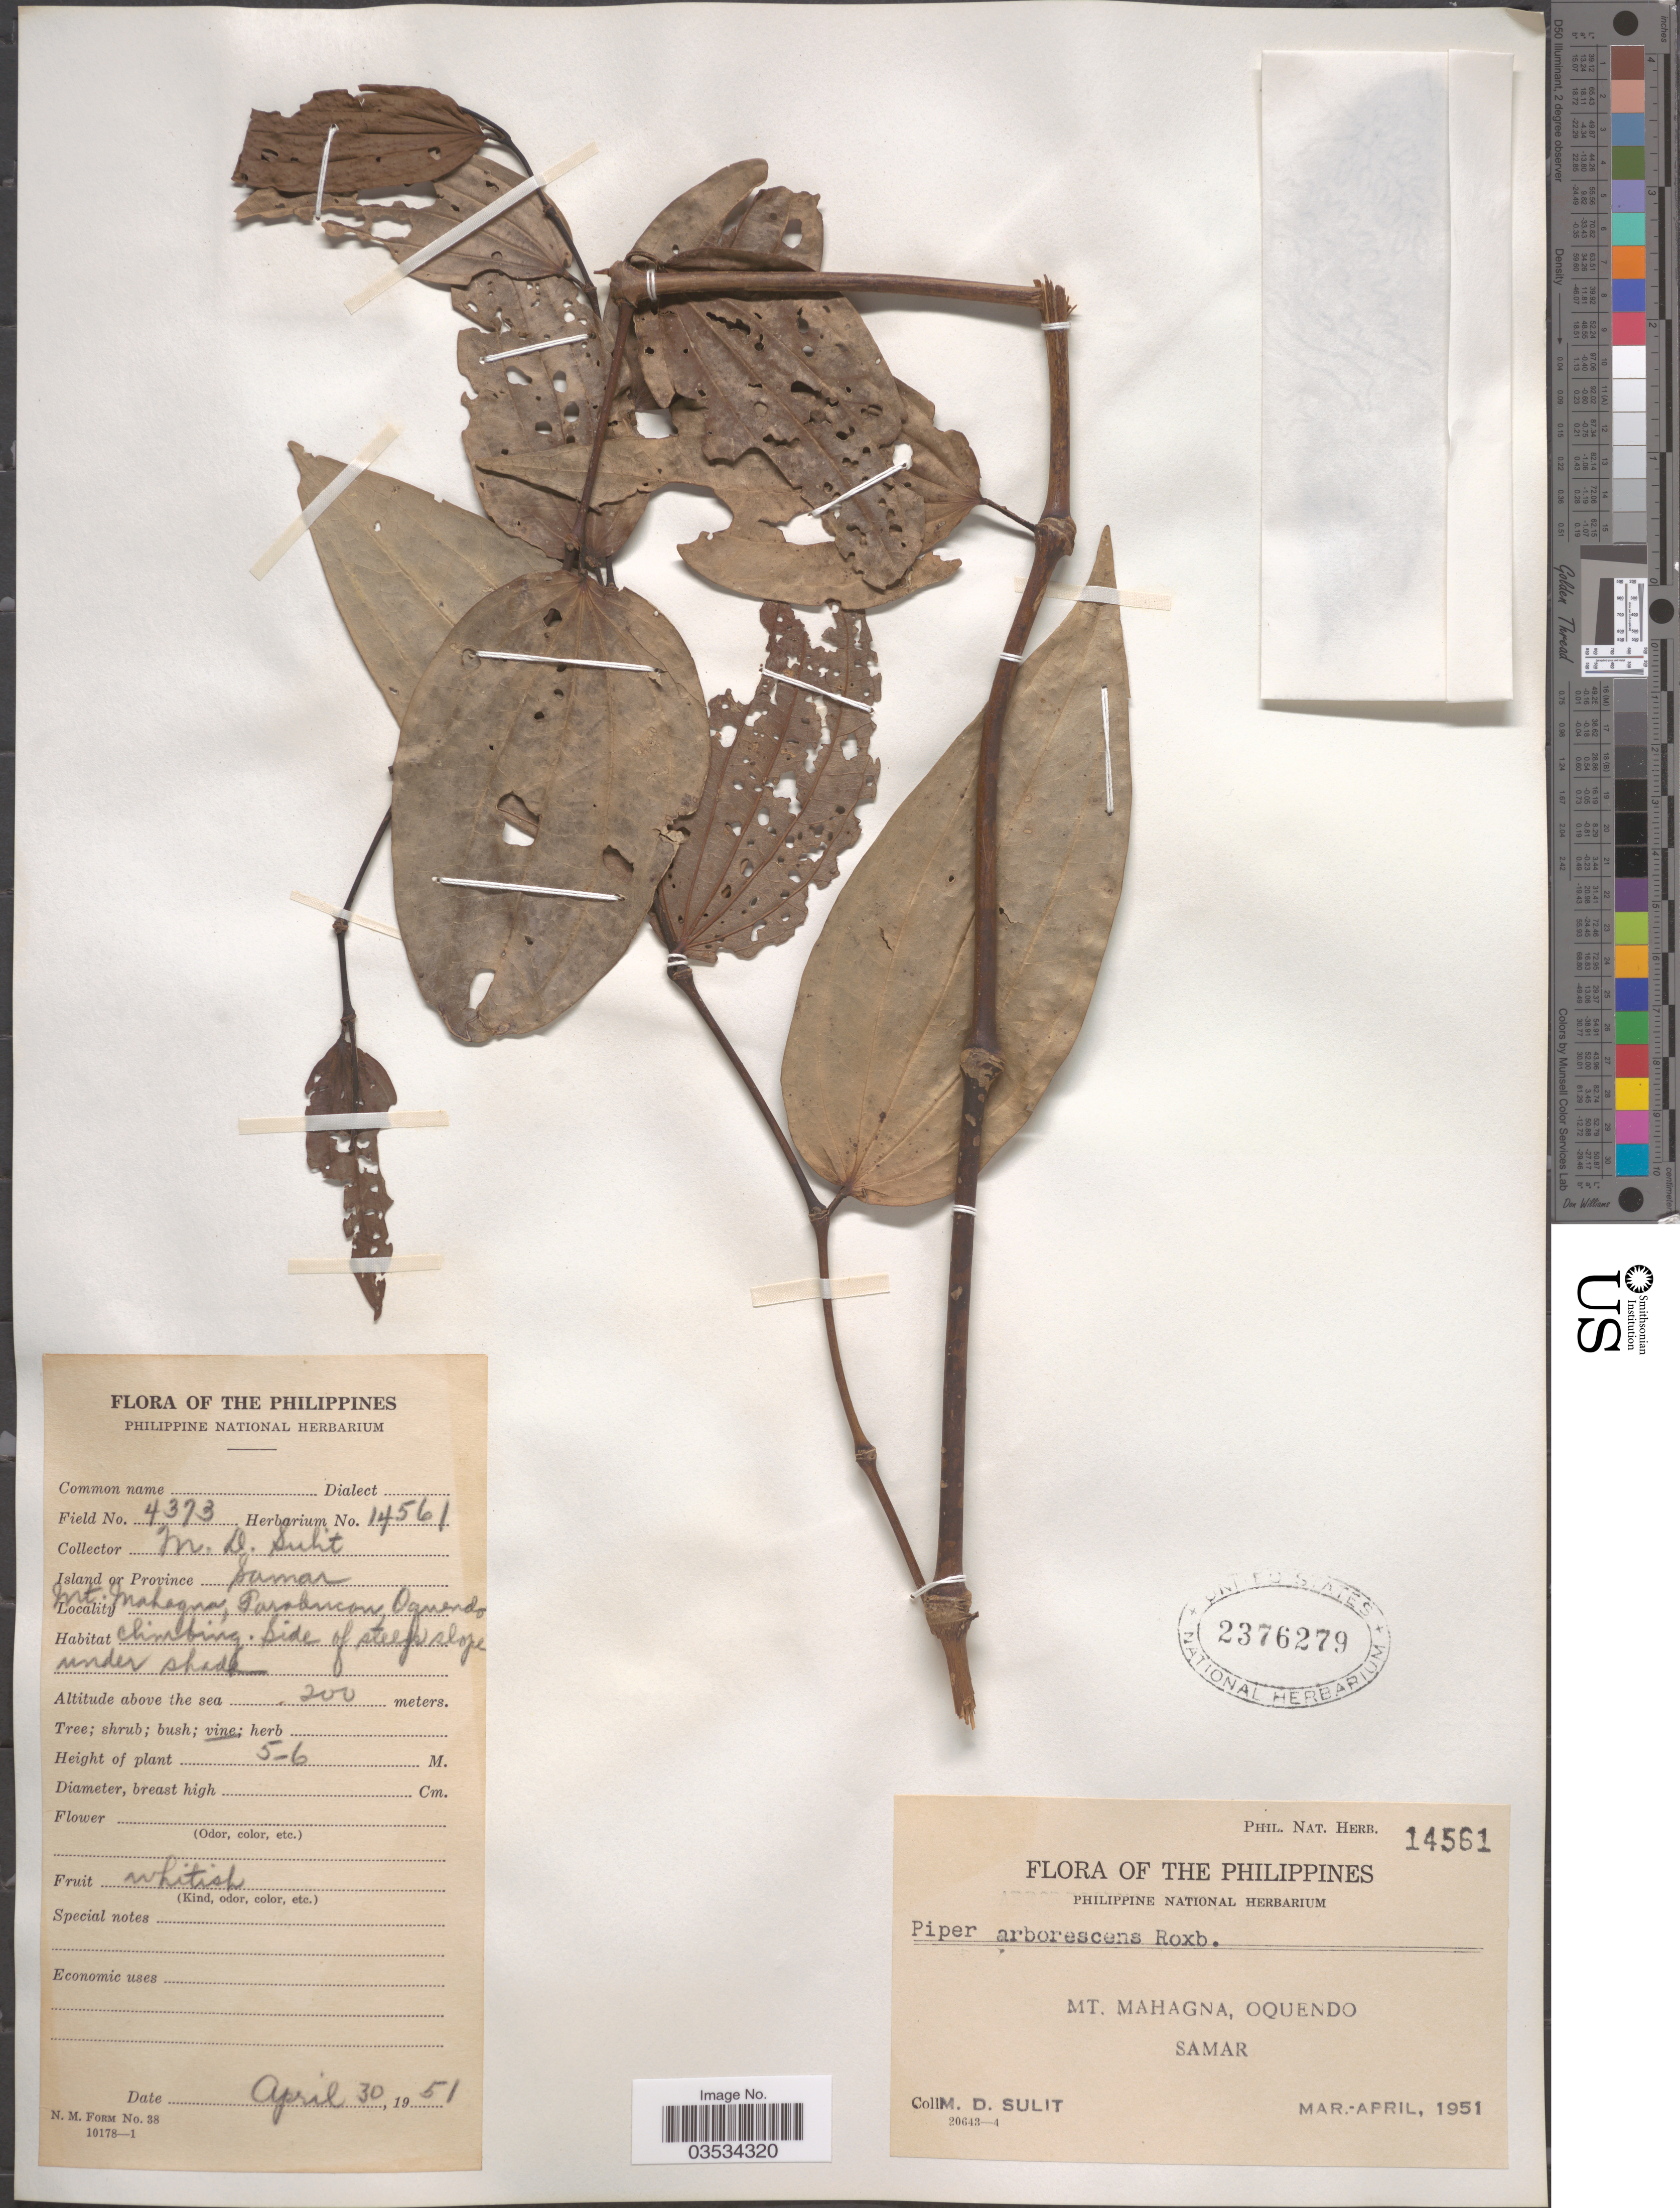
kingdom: Plantae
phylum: Tracheophyta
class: Magnoliopsida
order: Piperales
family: Piperaceae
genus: Piper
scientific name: Piper arborescens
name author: Roxb.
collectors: M. Sulit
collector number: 4373/Phil. Nat. Herb. 14561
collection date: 1951-04-30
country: Philippines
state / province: Eastern Visayas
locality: Island or Province Samar. Mt. Mahagna, Parabucon Oquendo. Samar.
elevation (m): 200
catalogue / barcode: US 2376279